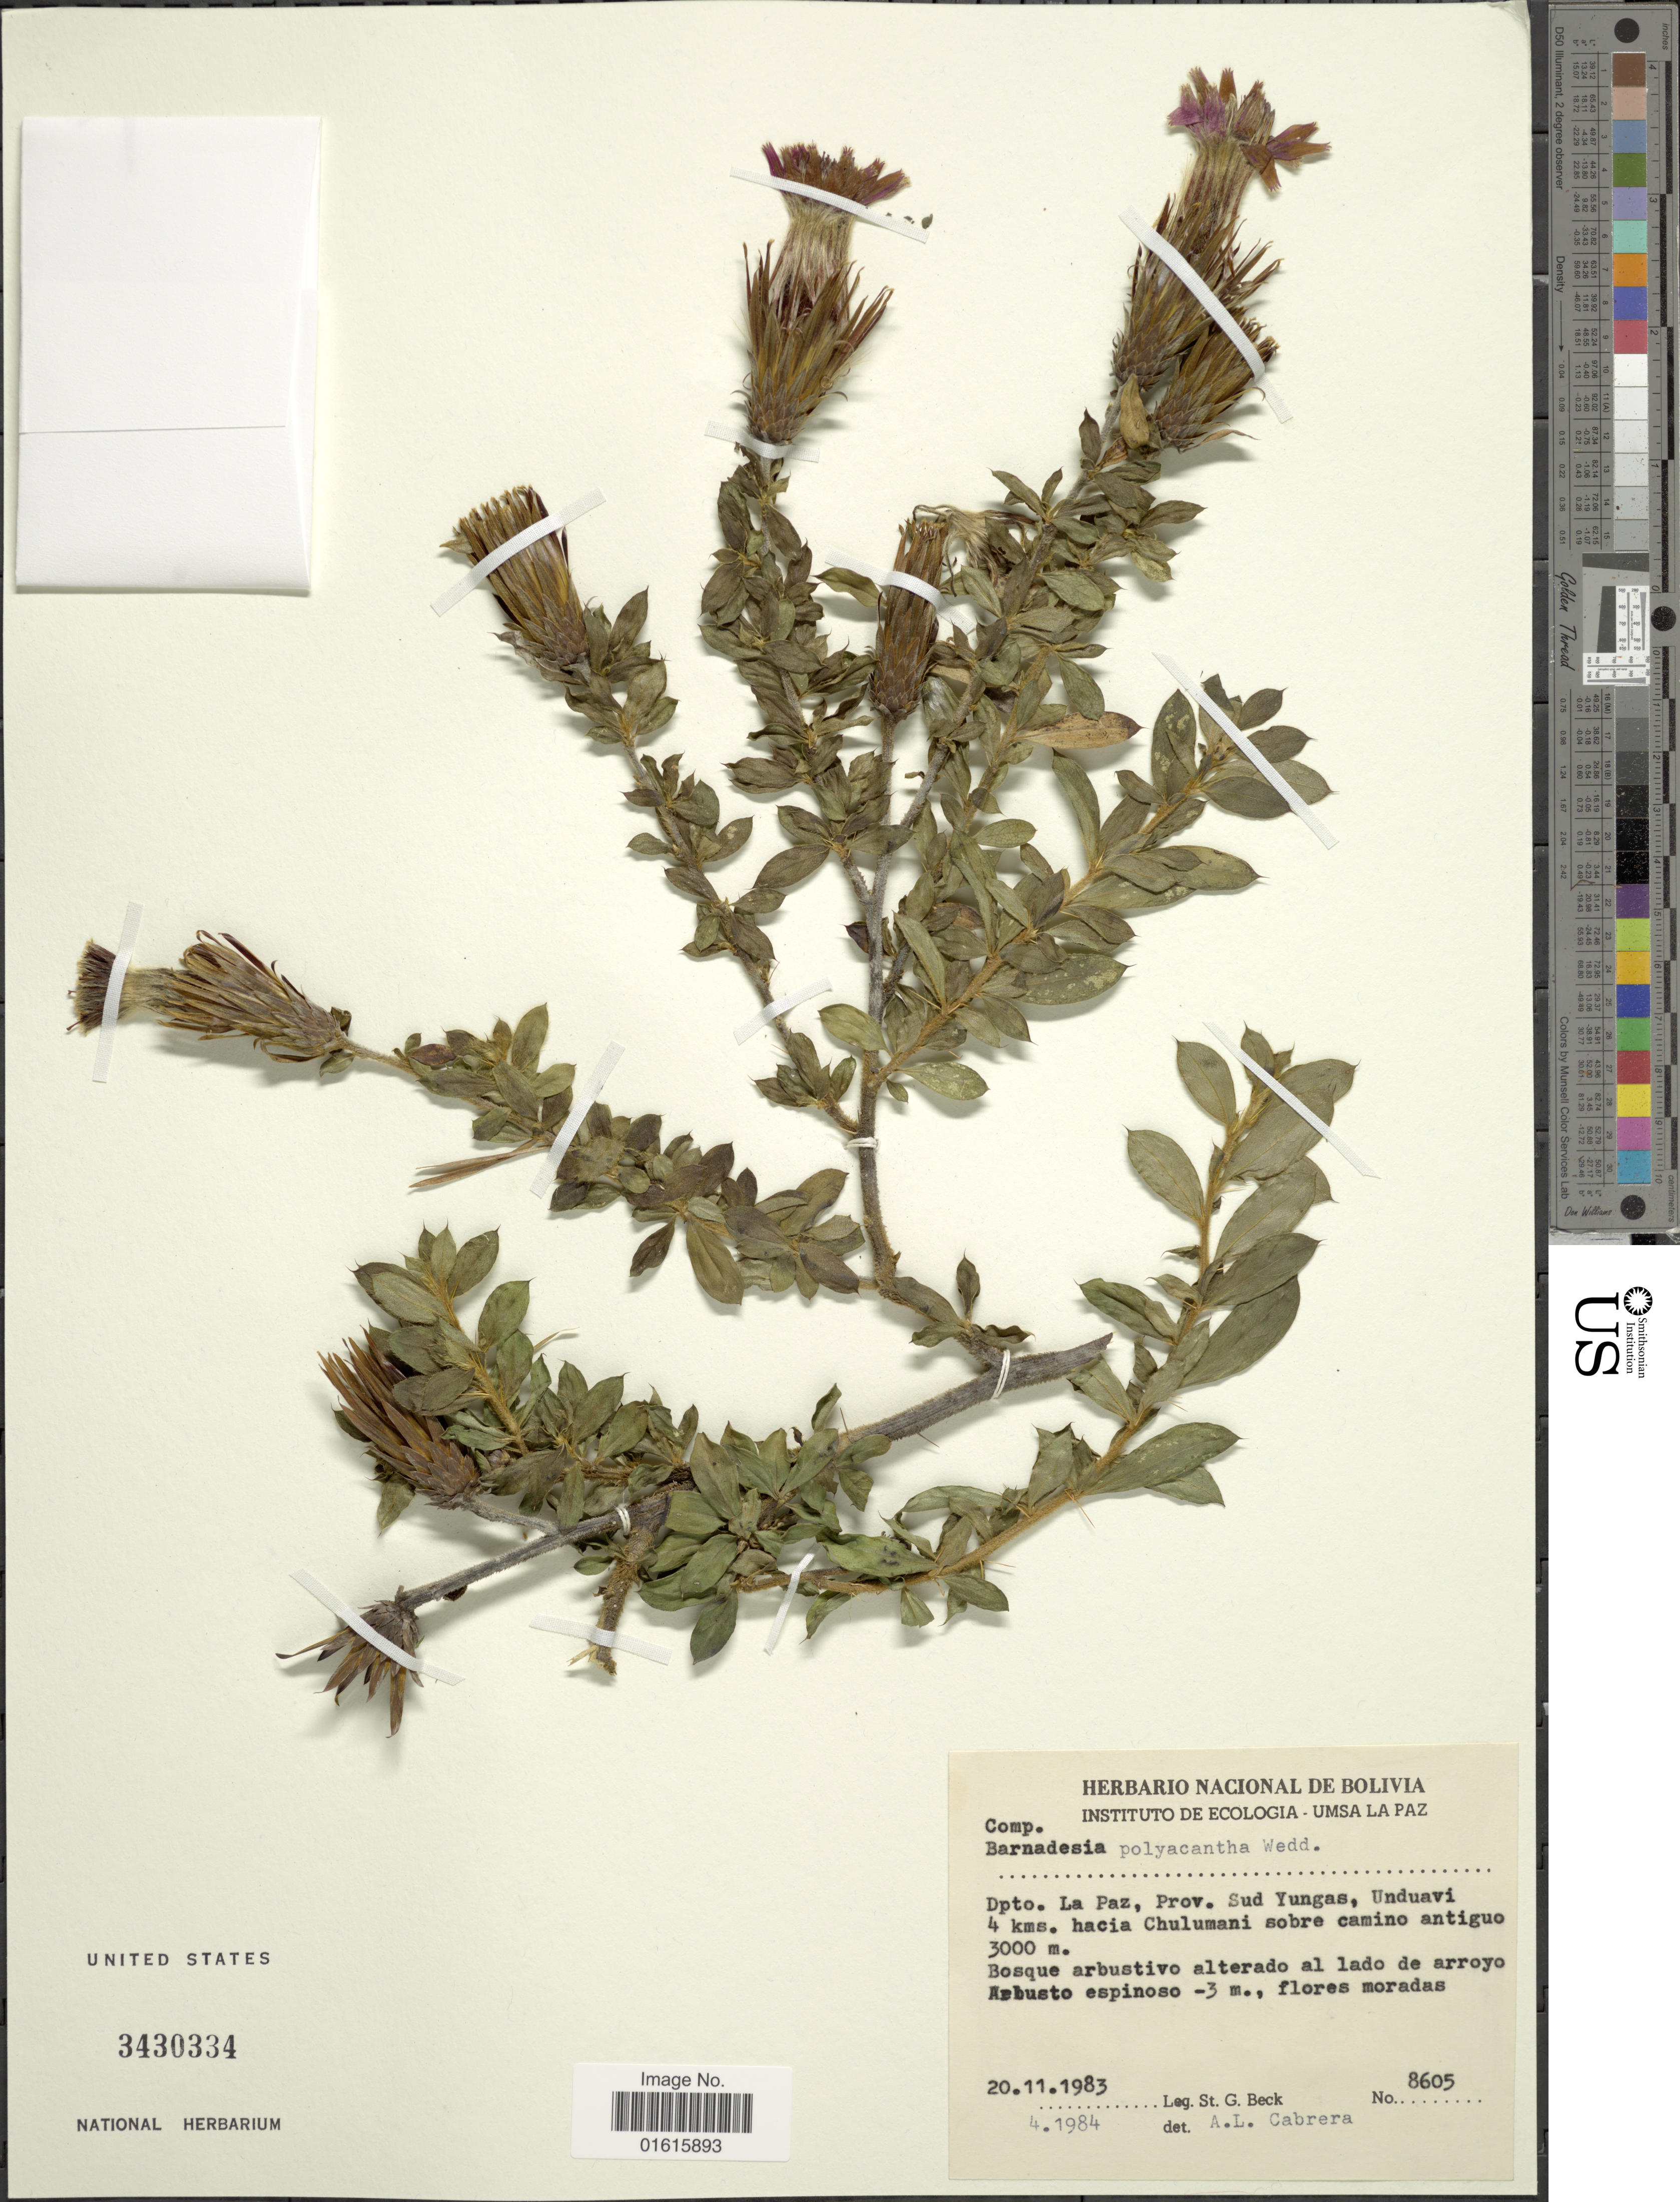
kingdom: Plantae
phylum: Tracheophyta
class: Magnoliopsida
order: Asterales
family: Asteraceae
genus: Barnadesia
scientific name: Barnadesia polyacantha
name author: Wedd.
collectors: S. G. Beck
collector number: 8605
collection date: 1983-11-20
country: Bolivia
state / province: La Paz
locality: Prov. Sud Yungas, Unduavi 4 kms. hacia Chulumani sobre camino antiguo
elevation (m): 3000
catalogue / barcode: US 3430334